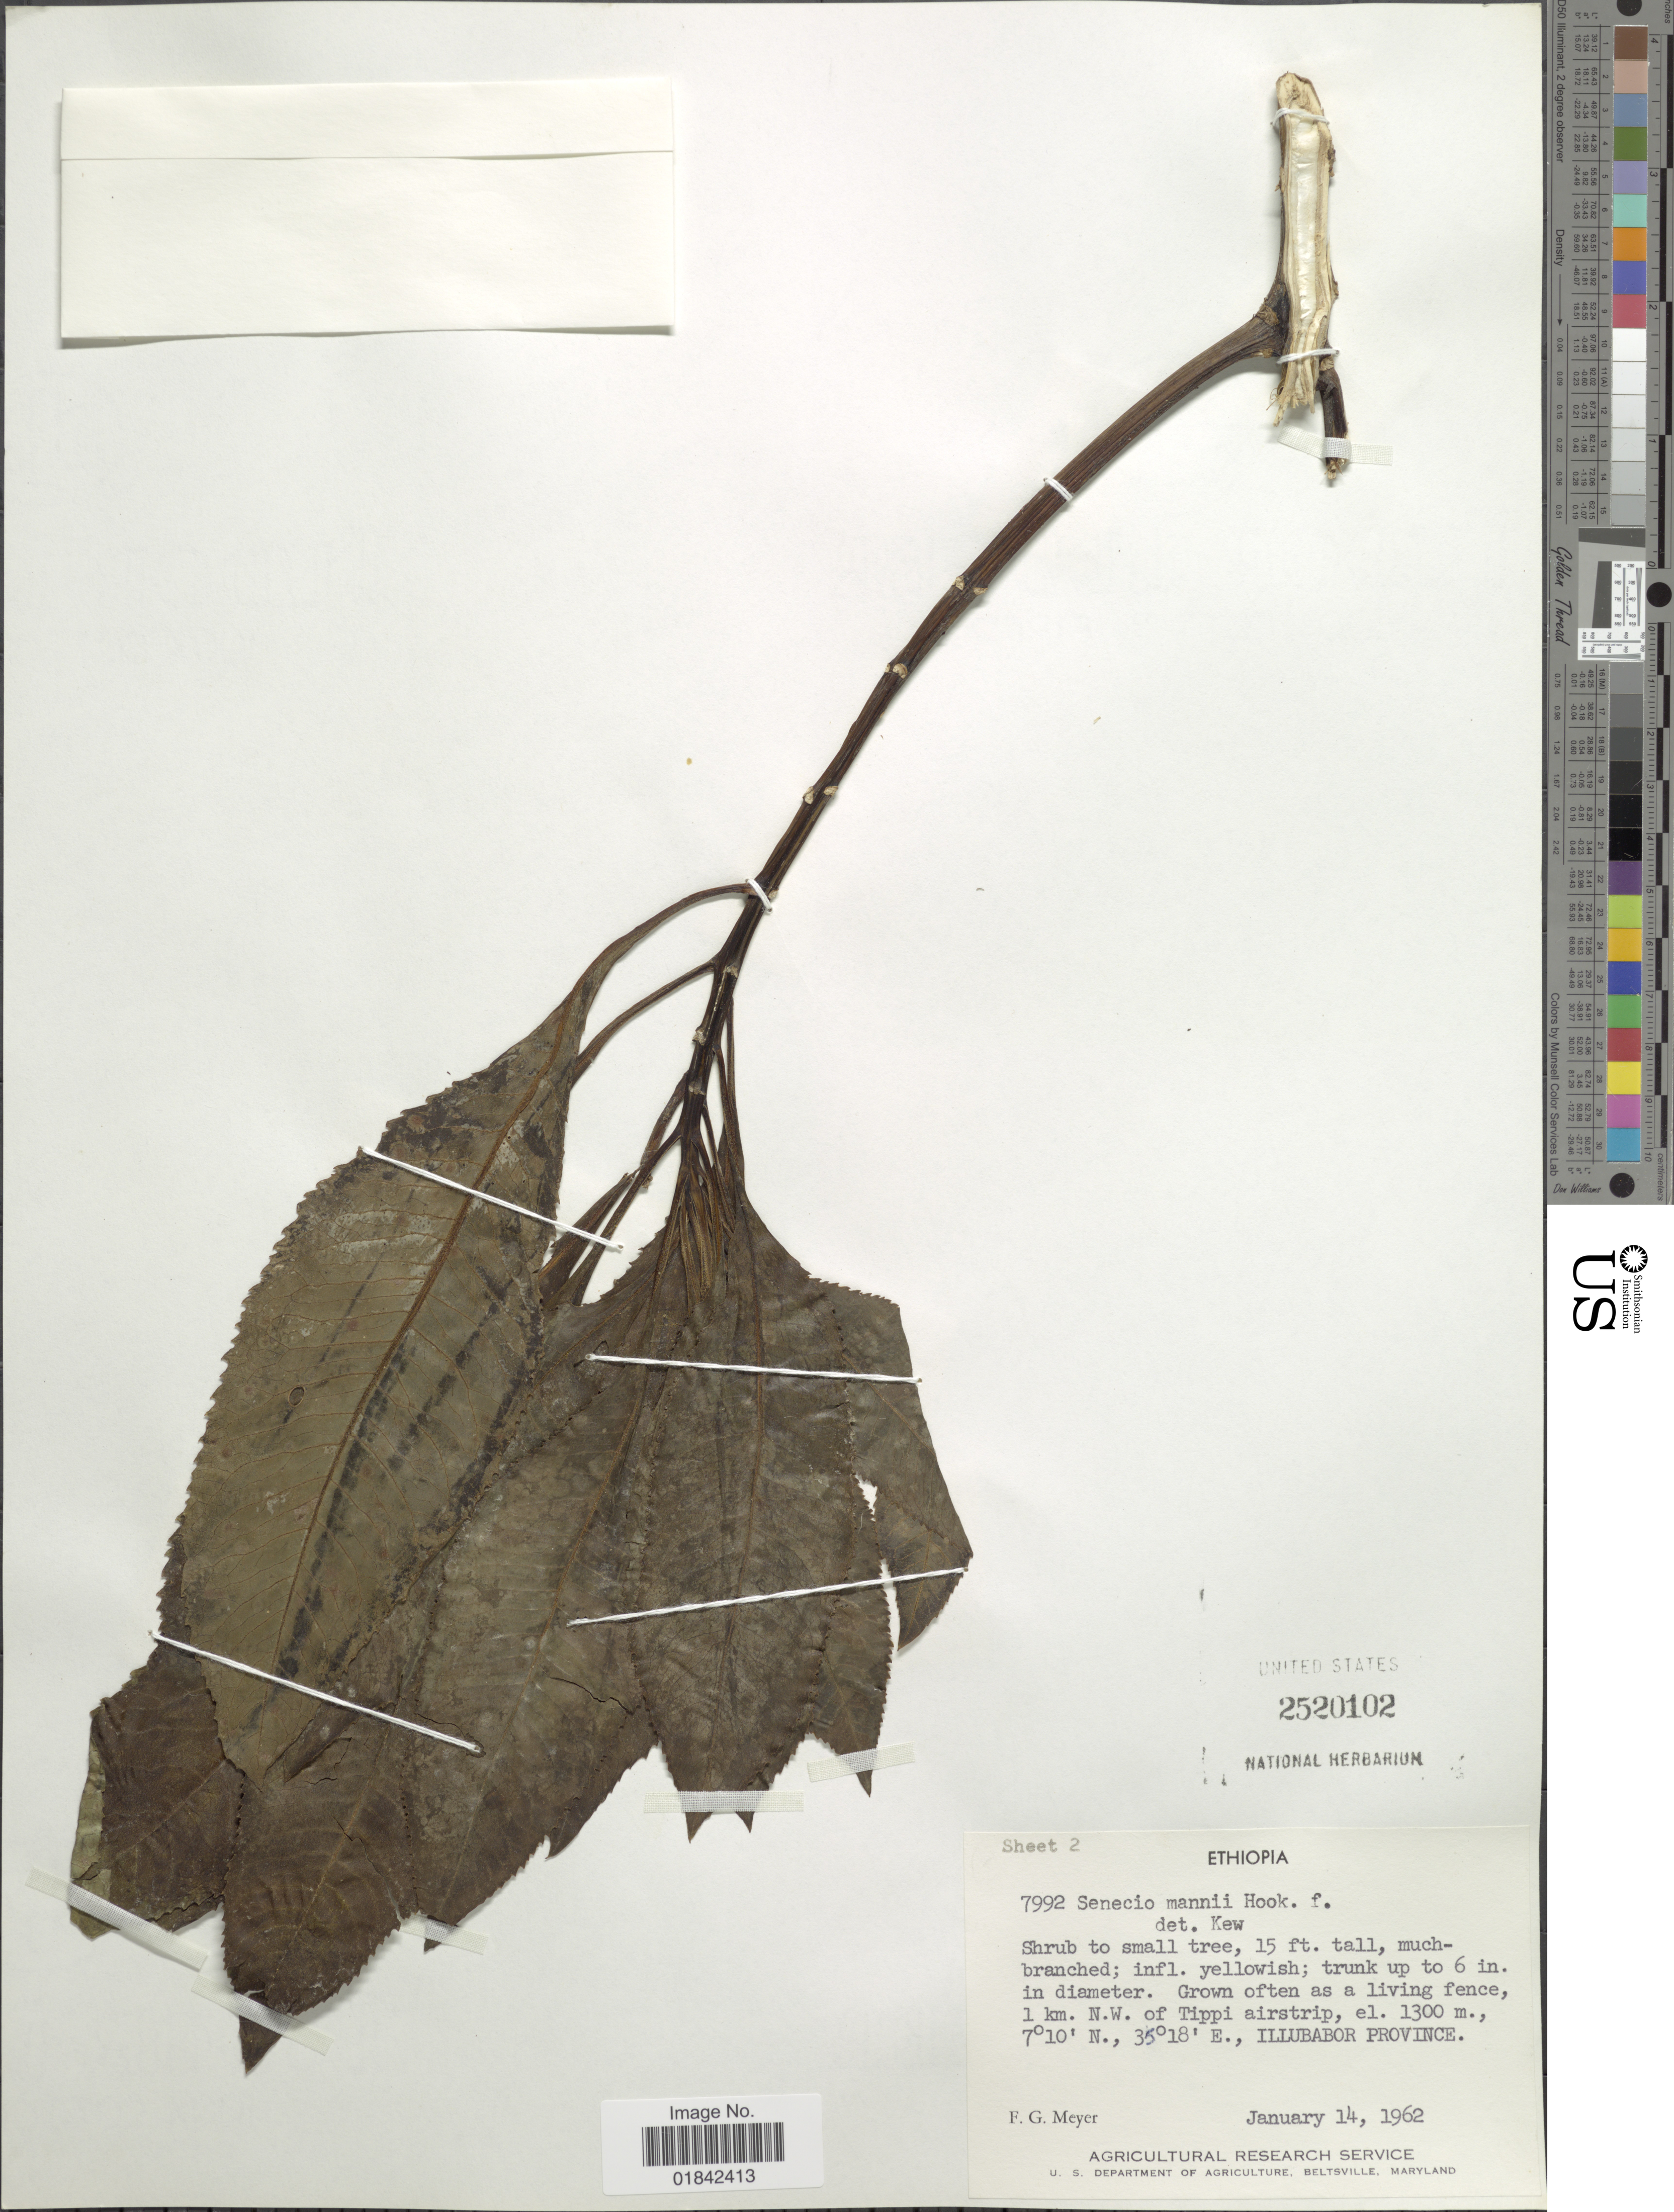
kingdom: Plantae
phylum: Tracheophyta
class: Magnoliopsida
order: Asterales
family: Asteraceae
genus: Senecio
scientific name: Senecio mannii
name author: Hook. f.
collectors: F. G. Meyer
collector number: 7992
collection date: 1962-01-14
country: Ethiopia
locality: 1 km. N. W. of Tippi airstrip, Illubabor Province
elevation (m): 1300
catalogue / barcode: US 2520102